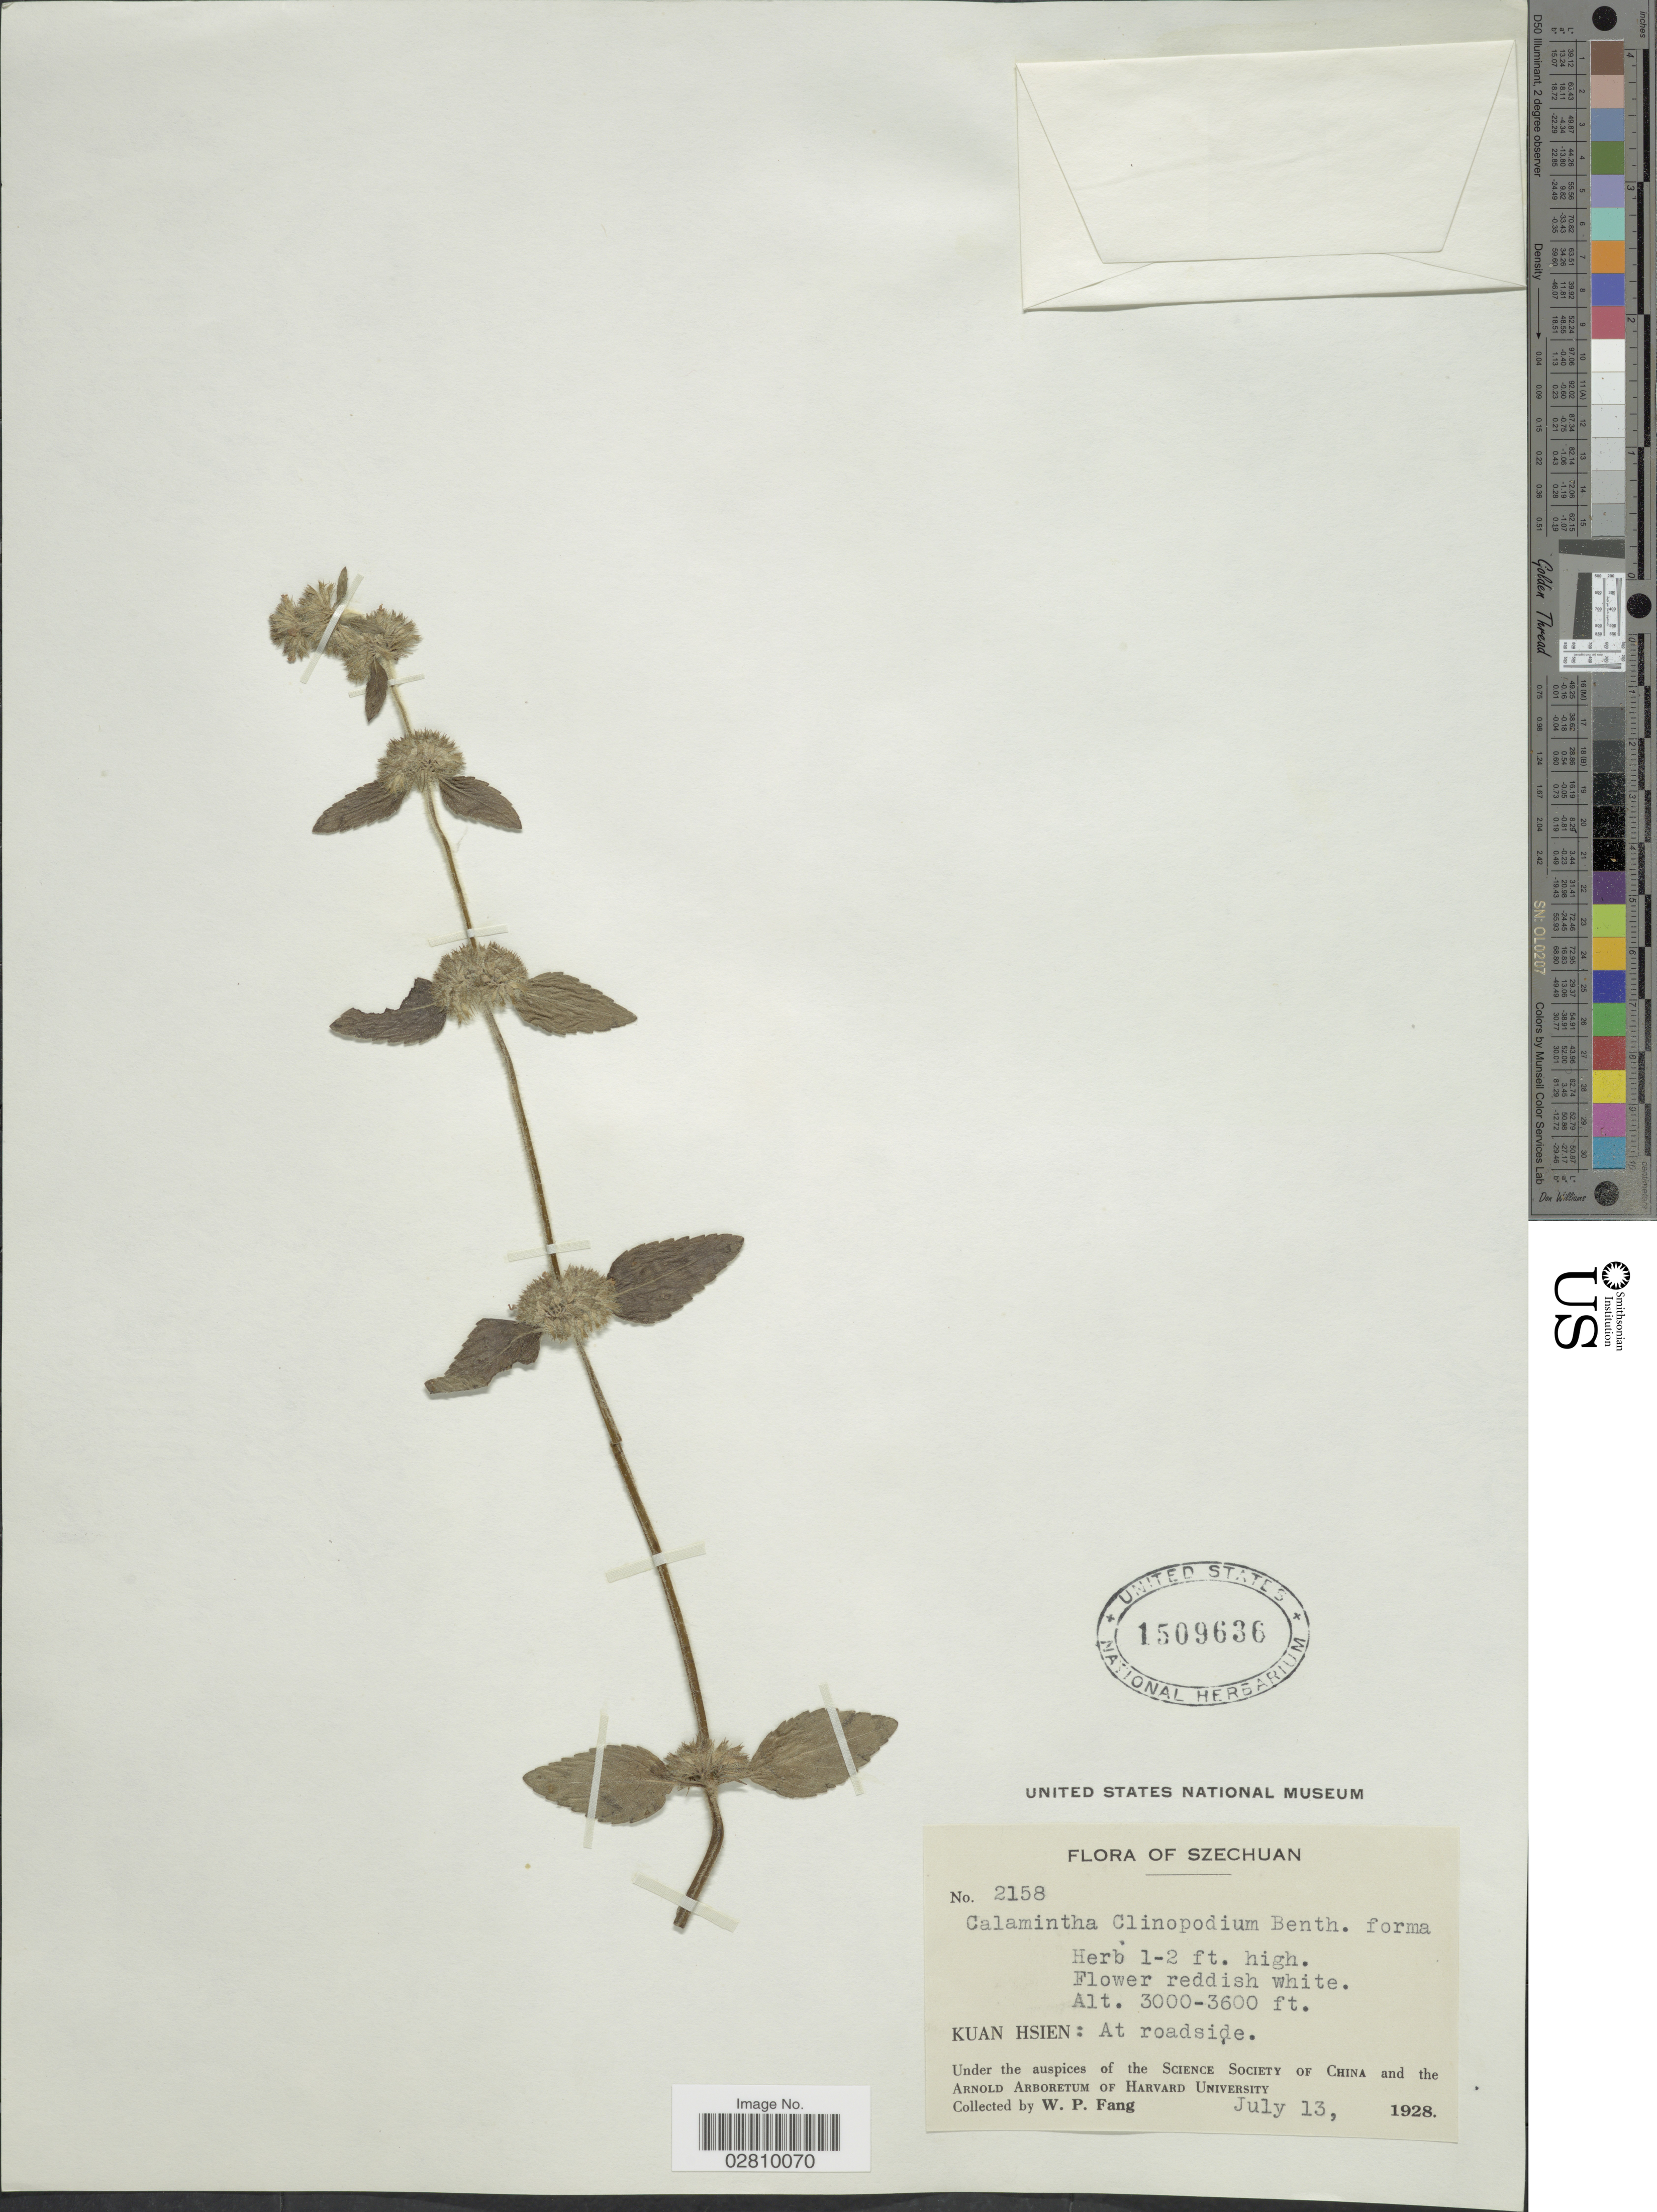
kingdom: Plantae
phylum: Tracheophyta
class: Magnoliopsida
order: Lamiales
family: Lamiaceae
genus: Calamintha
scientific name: Calamintha clinopodium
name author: (Vest) Spenn.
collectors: W. P. Fang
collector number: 2158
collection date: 1928-07-13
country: China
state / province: Sichuan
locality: Szechuan. Kuan Hsien.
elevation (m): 914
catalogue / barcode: US 1509636